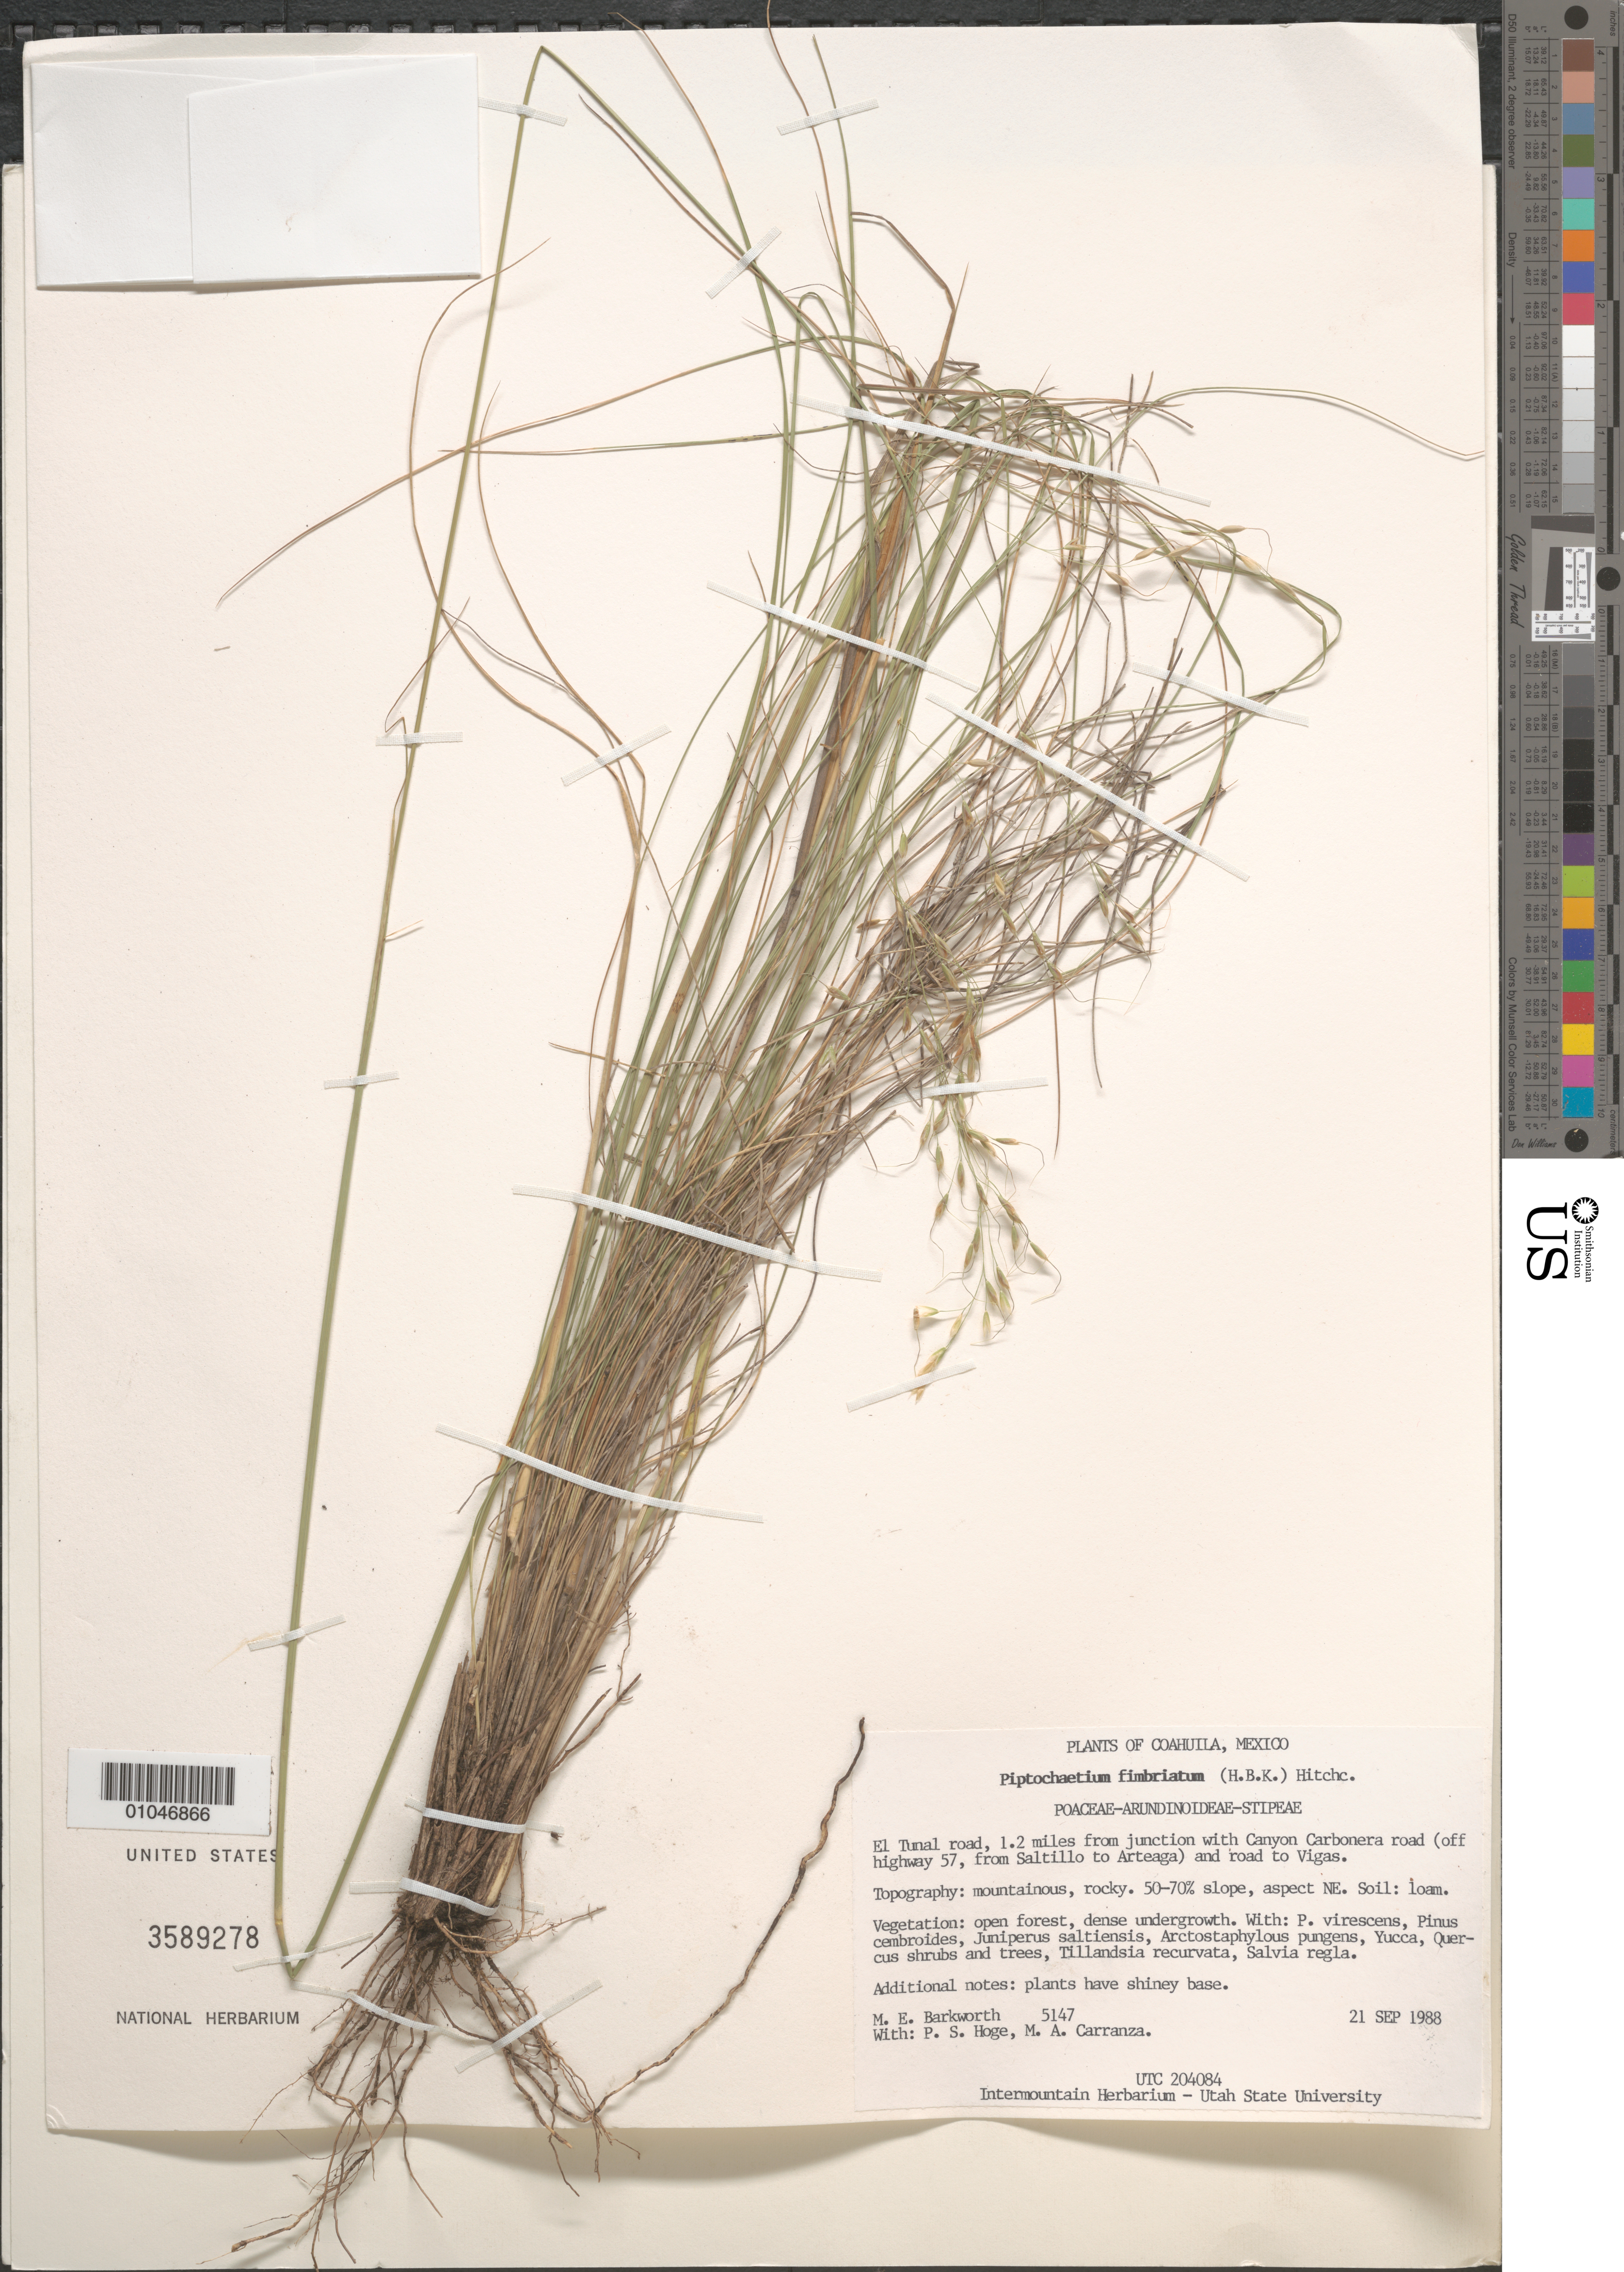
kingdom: Plantae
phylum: Tracheophyta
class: Liliopsida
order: Poales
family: Poaceae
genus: Piptochaetium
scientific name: Piptochaetium fimbriatum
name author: (Kunth) Hitchc.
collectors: M. E. Barkworth, P. S. Hoge & M. A. Carranza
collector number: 5147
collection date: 1988-09-21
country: Mexico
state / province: Coahuila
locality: El Tunal road, 1.2 mi from junction with Canyon Carbonera road (off highway 57), from Saltillo to Arteaga) and road to Vigas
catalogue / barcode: US 3589278